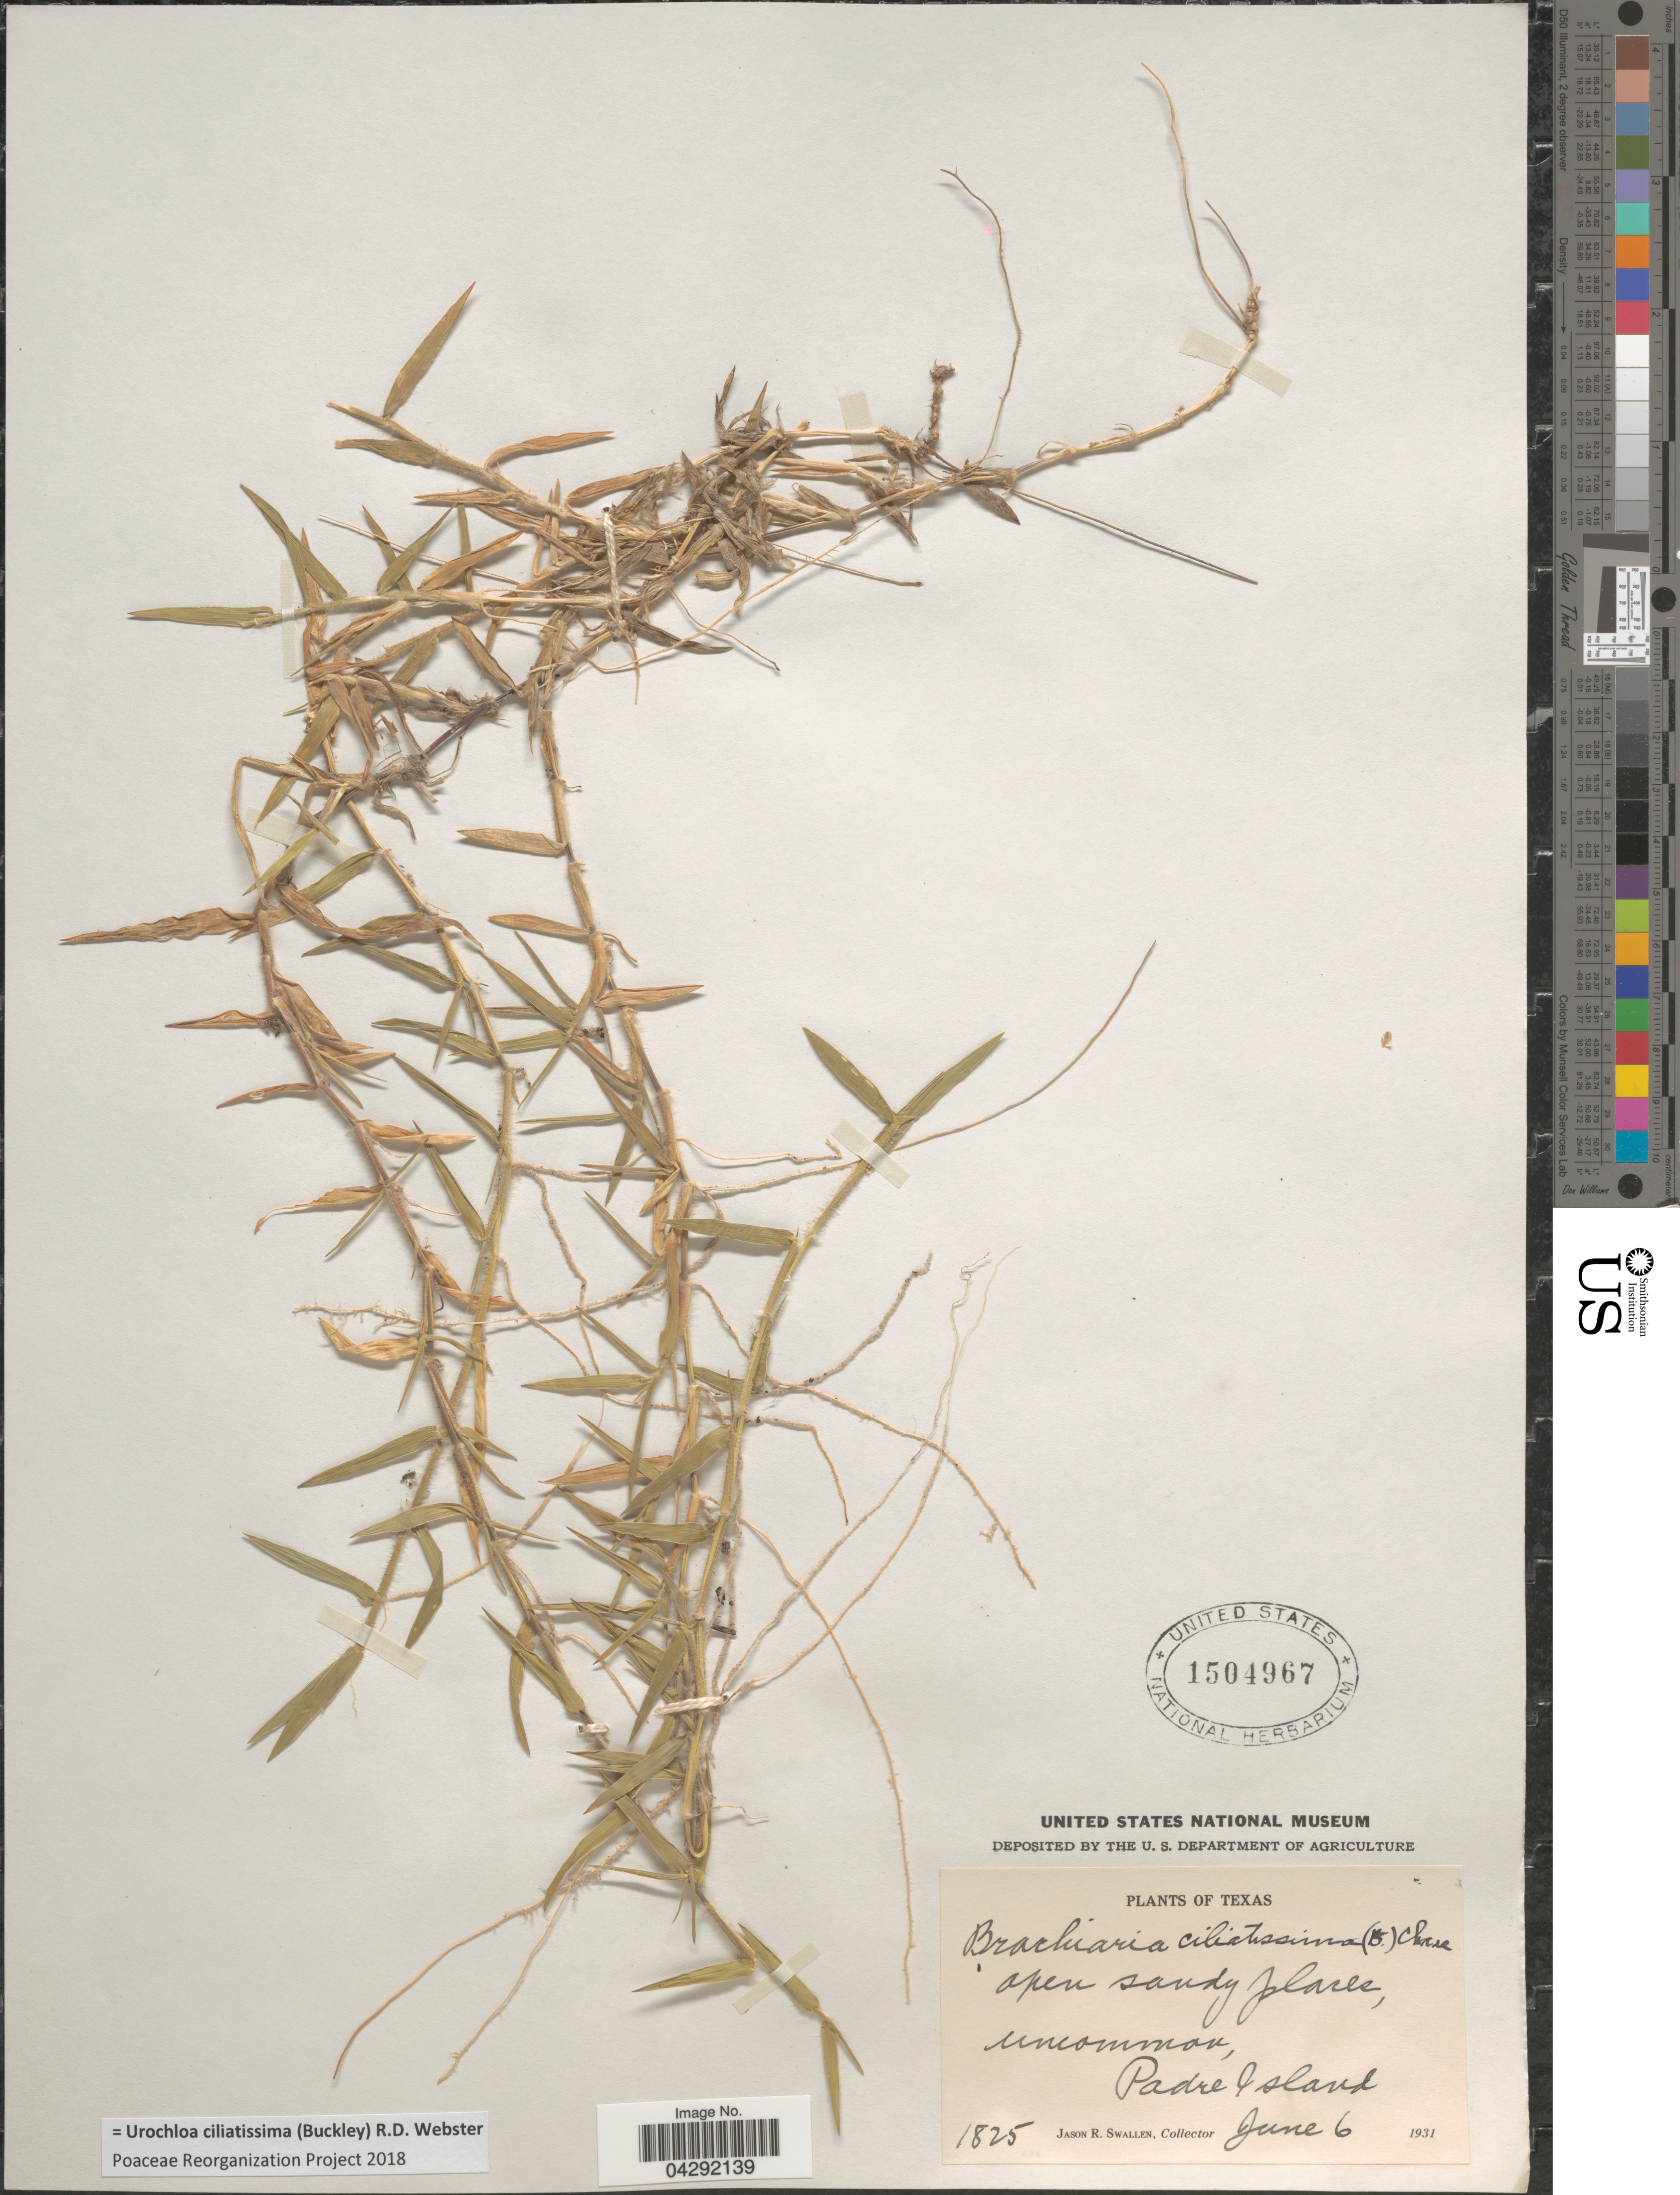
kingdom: Plantae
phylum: Tracheophyta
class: Liliopsida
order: Poales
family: Poaceae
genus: Urochloa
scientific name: Urochloa ciliatissima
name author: (Buckley) R.D. Webster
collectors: J. R. Swallen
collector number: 1825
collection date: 1931-06-06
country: United States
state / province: Texas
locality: Open sandy places, uncommon, Padre Island.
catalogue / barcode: US 1504967